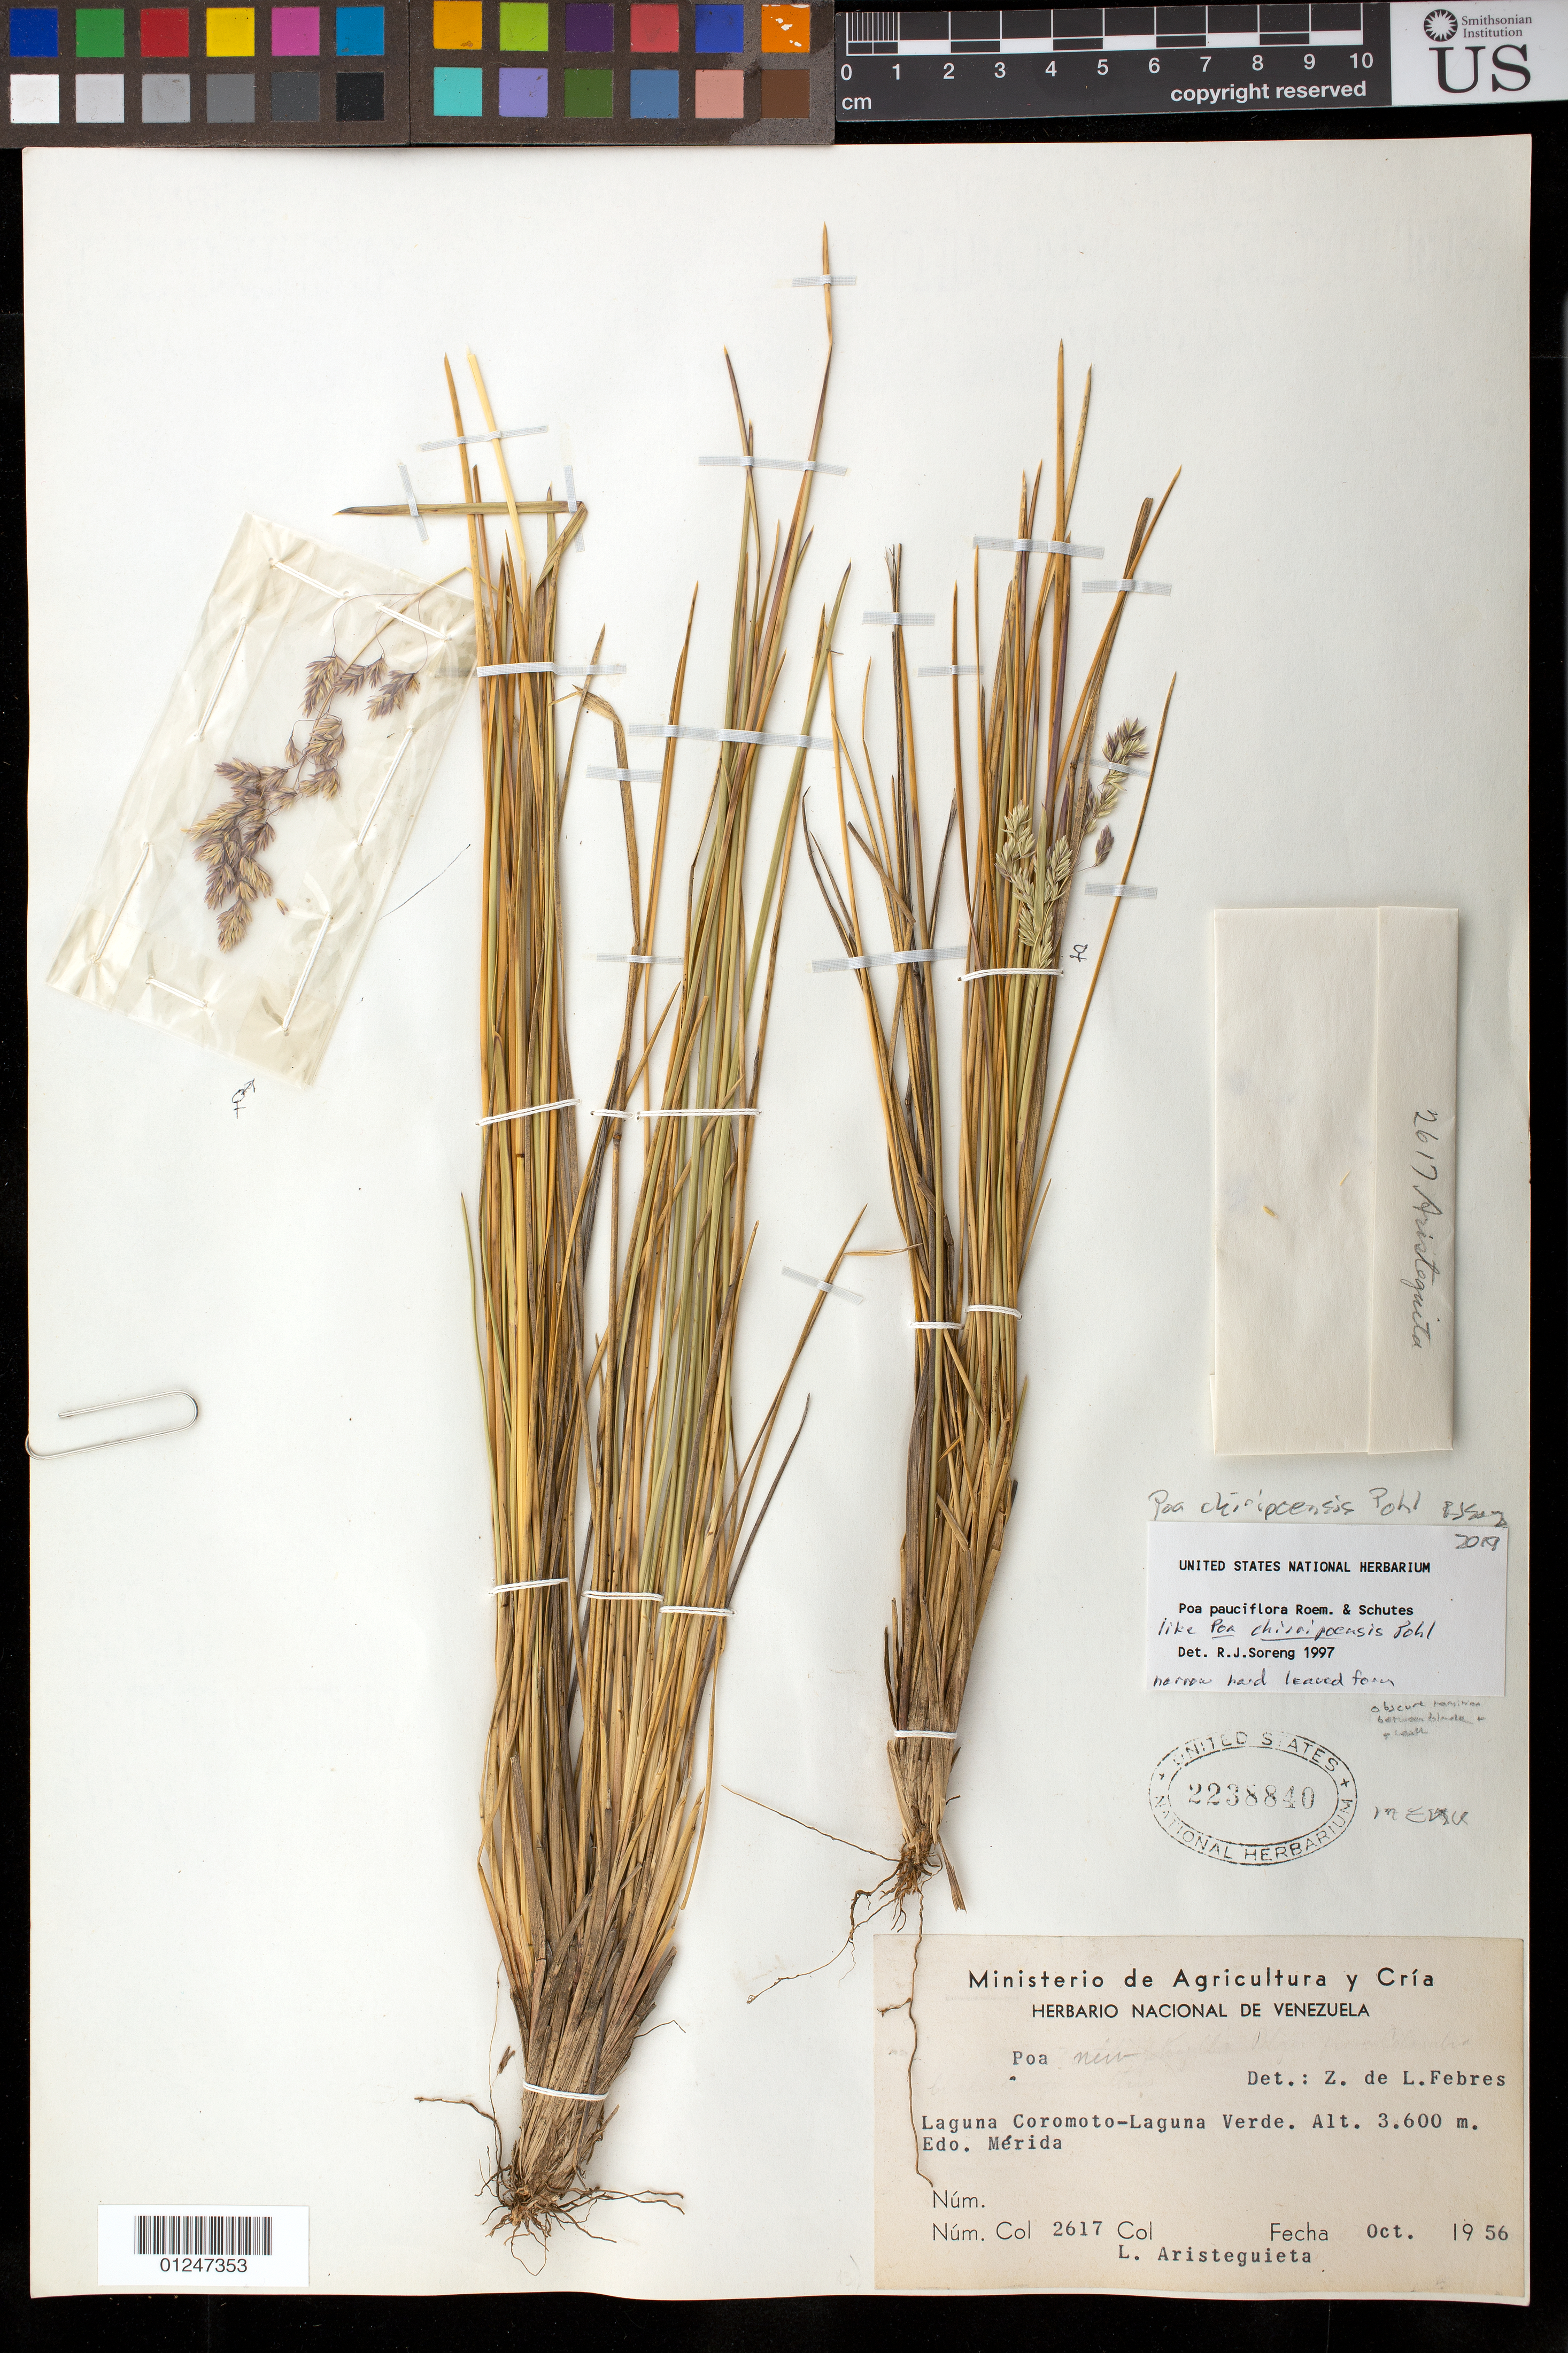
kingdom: Plantae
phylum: Tracheophyta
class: Liliopsida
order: Poales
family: Poaceae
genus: Poa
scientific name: Poa chirripoensis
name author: R.W. Pohl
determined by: Soreng, Robert J., Research Associate (BOT), Smithsonian Institution - National Museum of Natural History (UNITED STATES)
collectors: L. Aristeguieta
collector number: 2617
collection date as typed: Oct. 19 56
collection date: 1956-10-19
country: Venezuela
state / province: Mérida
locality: Laguna Coromoto-Laguna Verde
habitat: Laguna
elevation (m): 3600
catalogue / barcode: US 2238840